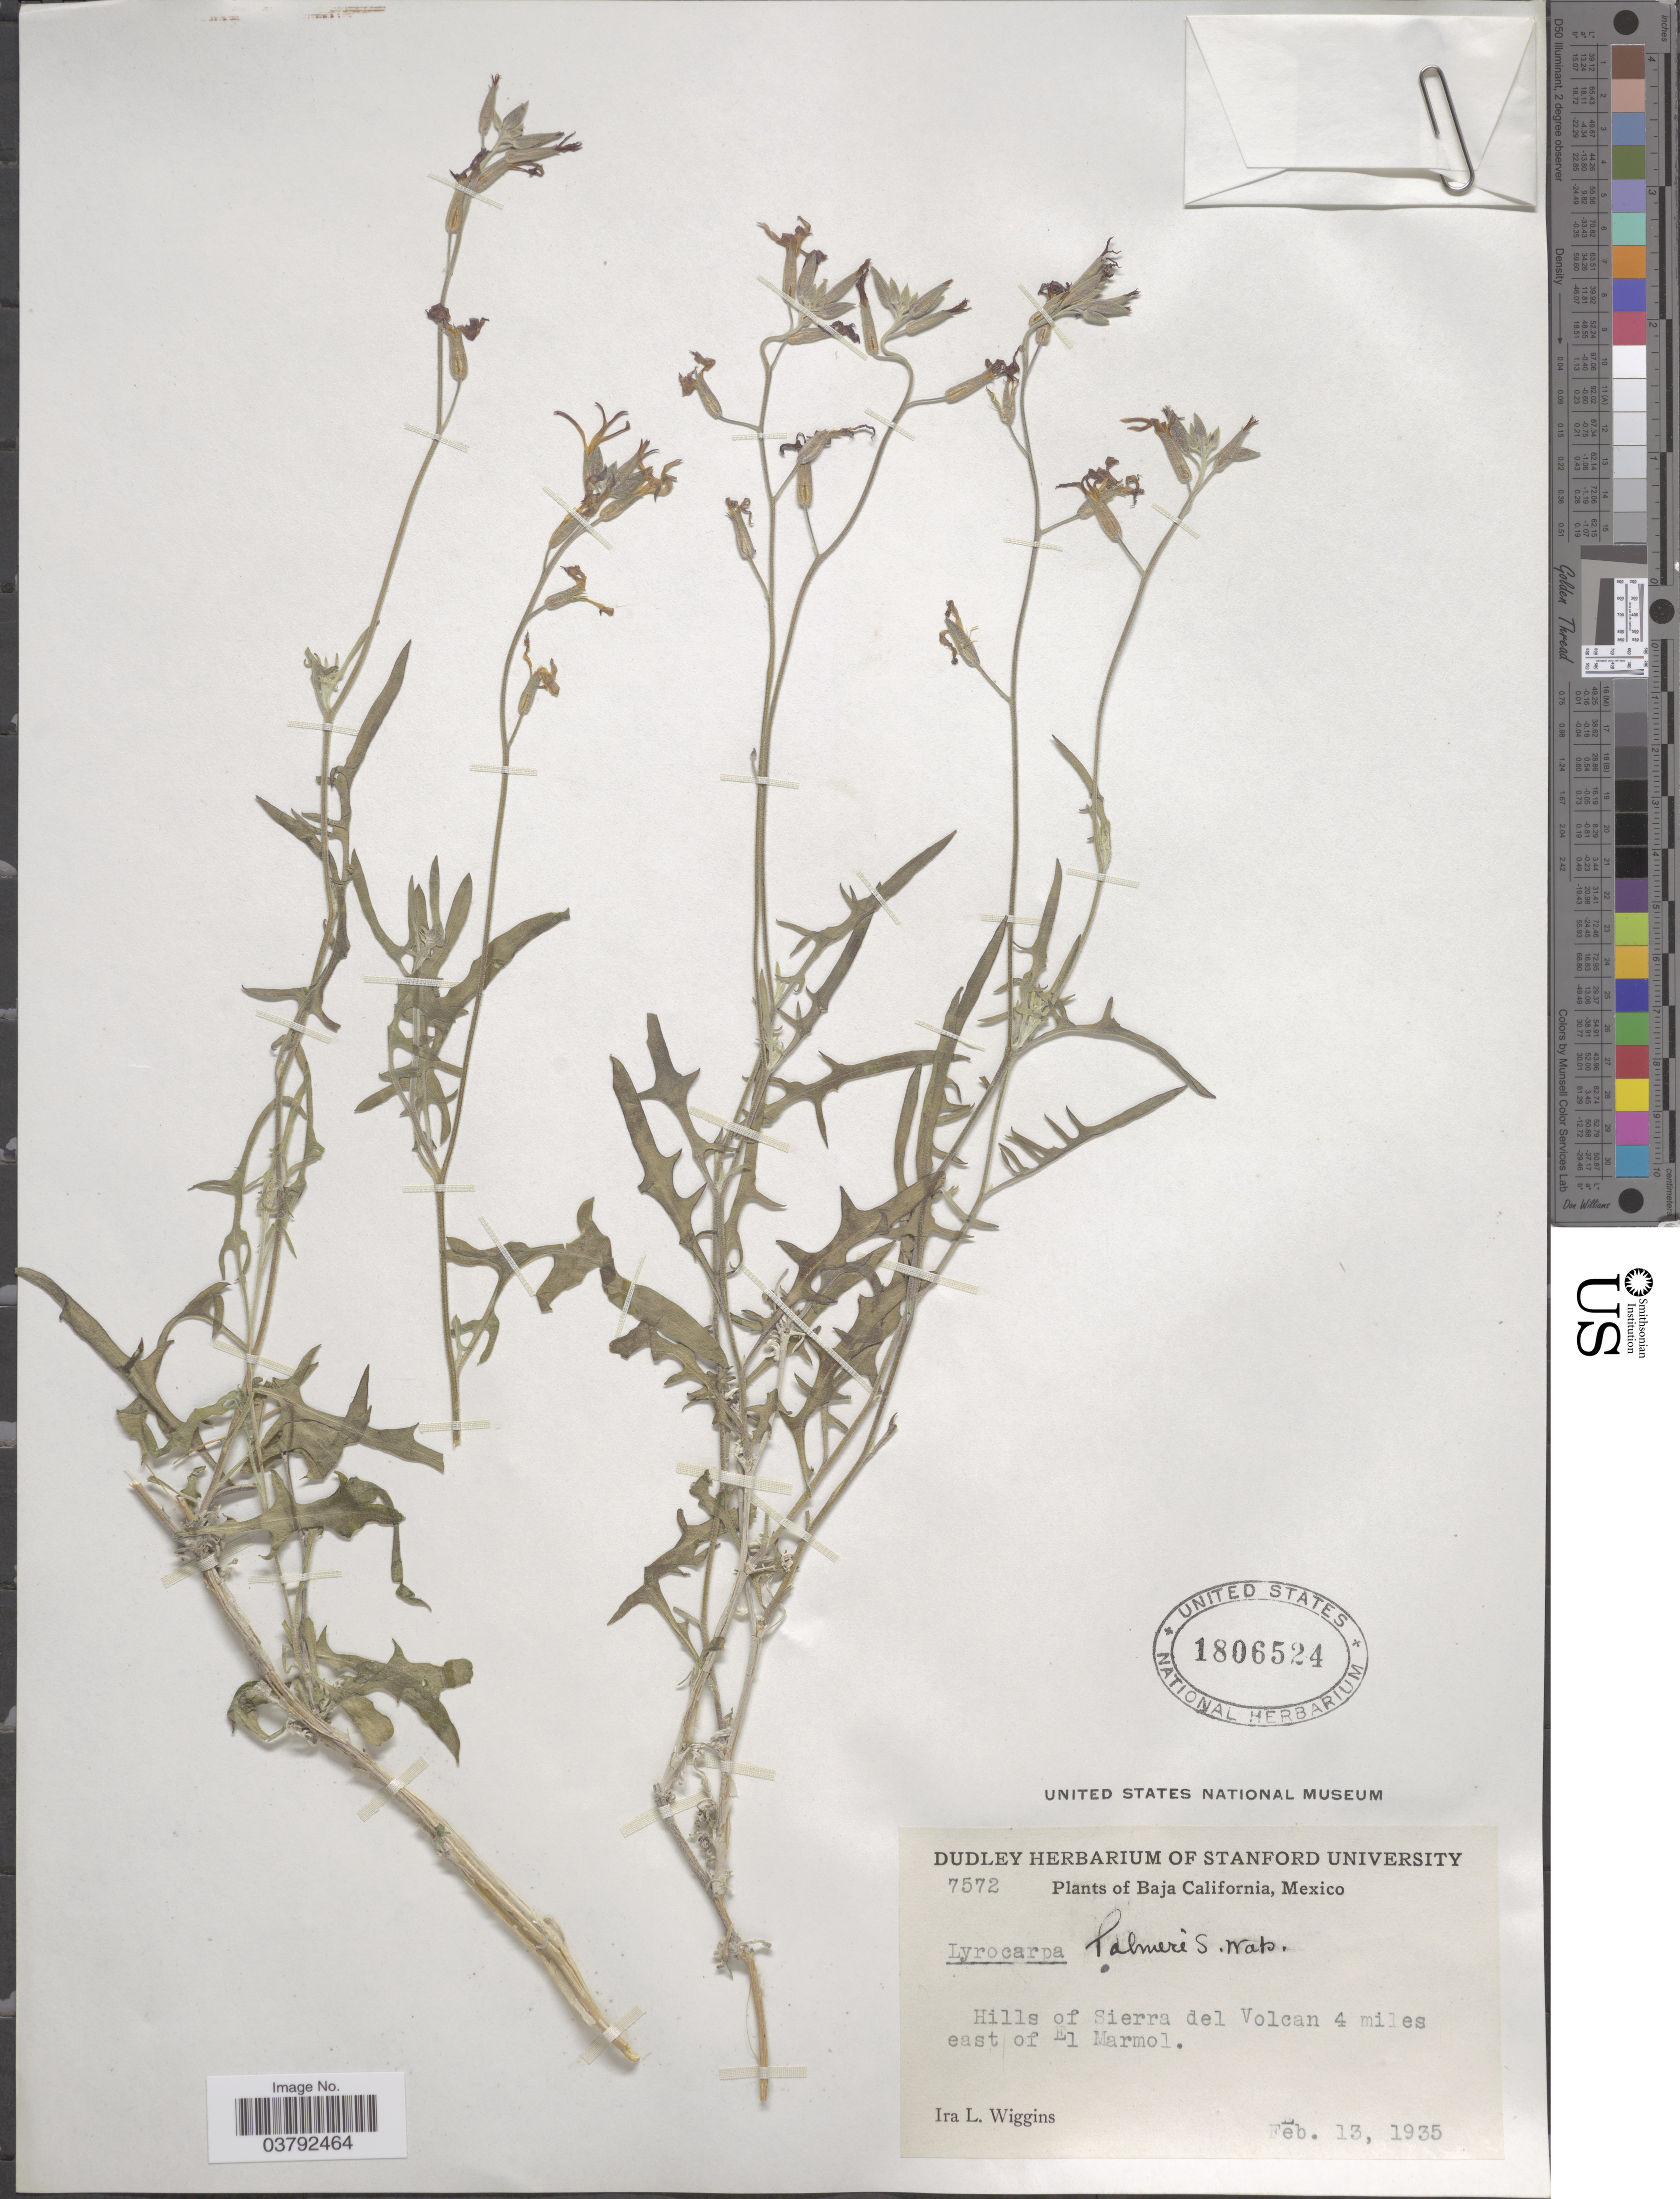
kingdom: Plantae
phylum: Tracheophyta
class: Magnoliopsida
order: Brassicales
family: Brassicaceae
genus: Lyrocarpa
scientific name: Lyrocarpa coulteri var. palmeri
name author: (S. Watson) Rollins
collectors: I. L. Wiggins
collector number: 7572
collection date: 1935-02-13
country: Mexico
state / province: Baja California Norte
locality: Hills of Sierra del Volcan 4 miles east of El Marmol.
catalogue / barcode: US 1806524